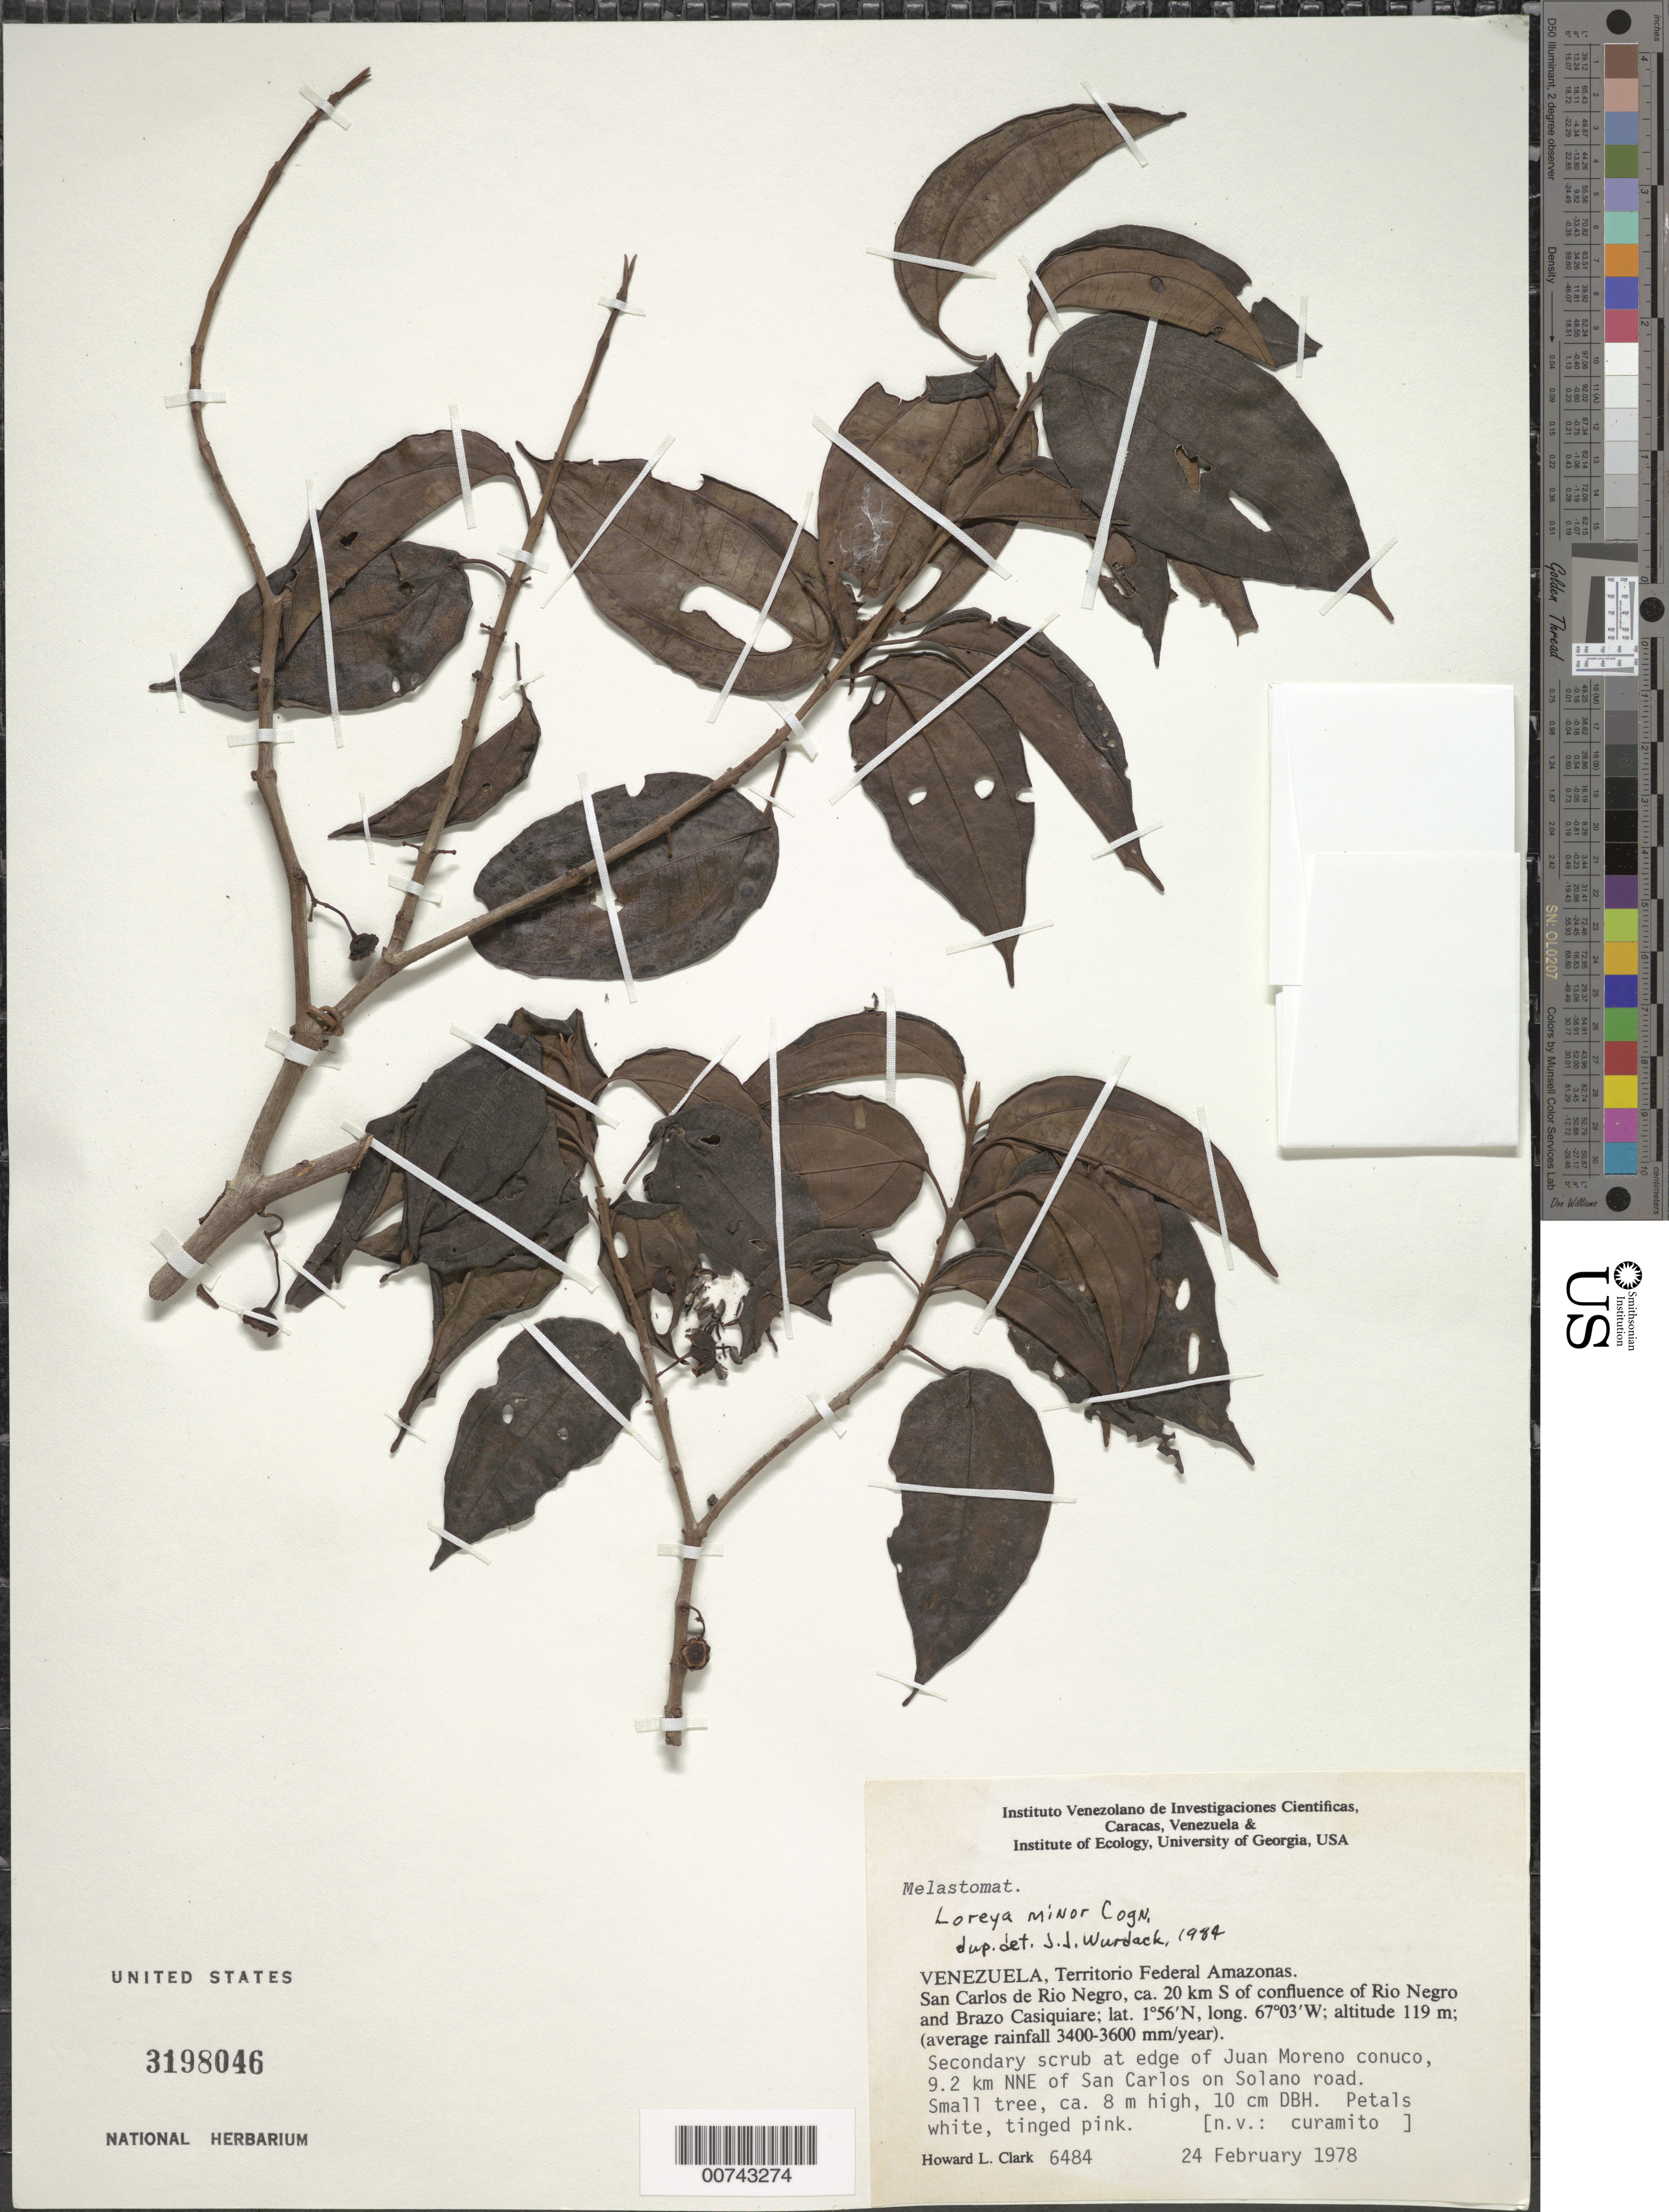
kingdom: Plantae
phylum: Tracheophyta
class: Magnoliopsida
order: Myrtales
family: Melastomataceae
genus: Bellucia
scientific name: Bellucia ovata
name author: (O. Berg ex Triana) Penneys et al.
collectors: H. L. Clark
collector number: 6484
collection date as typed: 24-Feb-78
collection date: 1978-02-24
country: Venezuela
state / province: Amazonas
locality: San Carlos de Río Negro, ca. 20 km S of confluence of Río Negro and Brazo Casiquiare; edge of Juan Moreno conuco, 9.2 km NNE of San Carlos on Solano road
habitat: Secondary scrub; average rainfall 3400-3600 mm/year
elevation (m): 119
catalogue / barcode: US 3198046